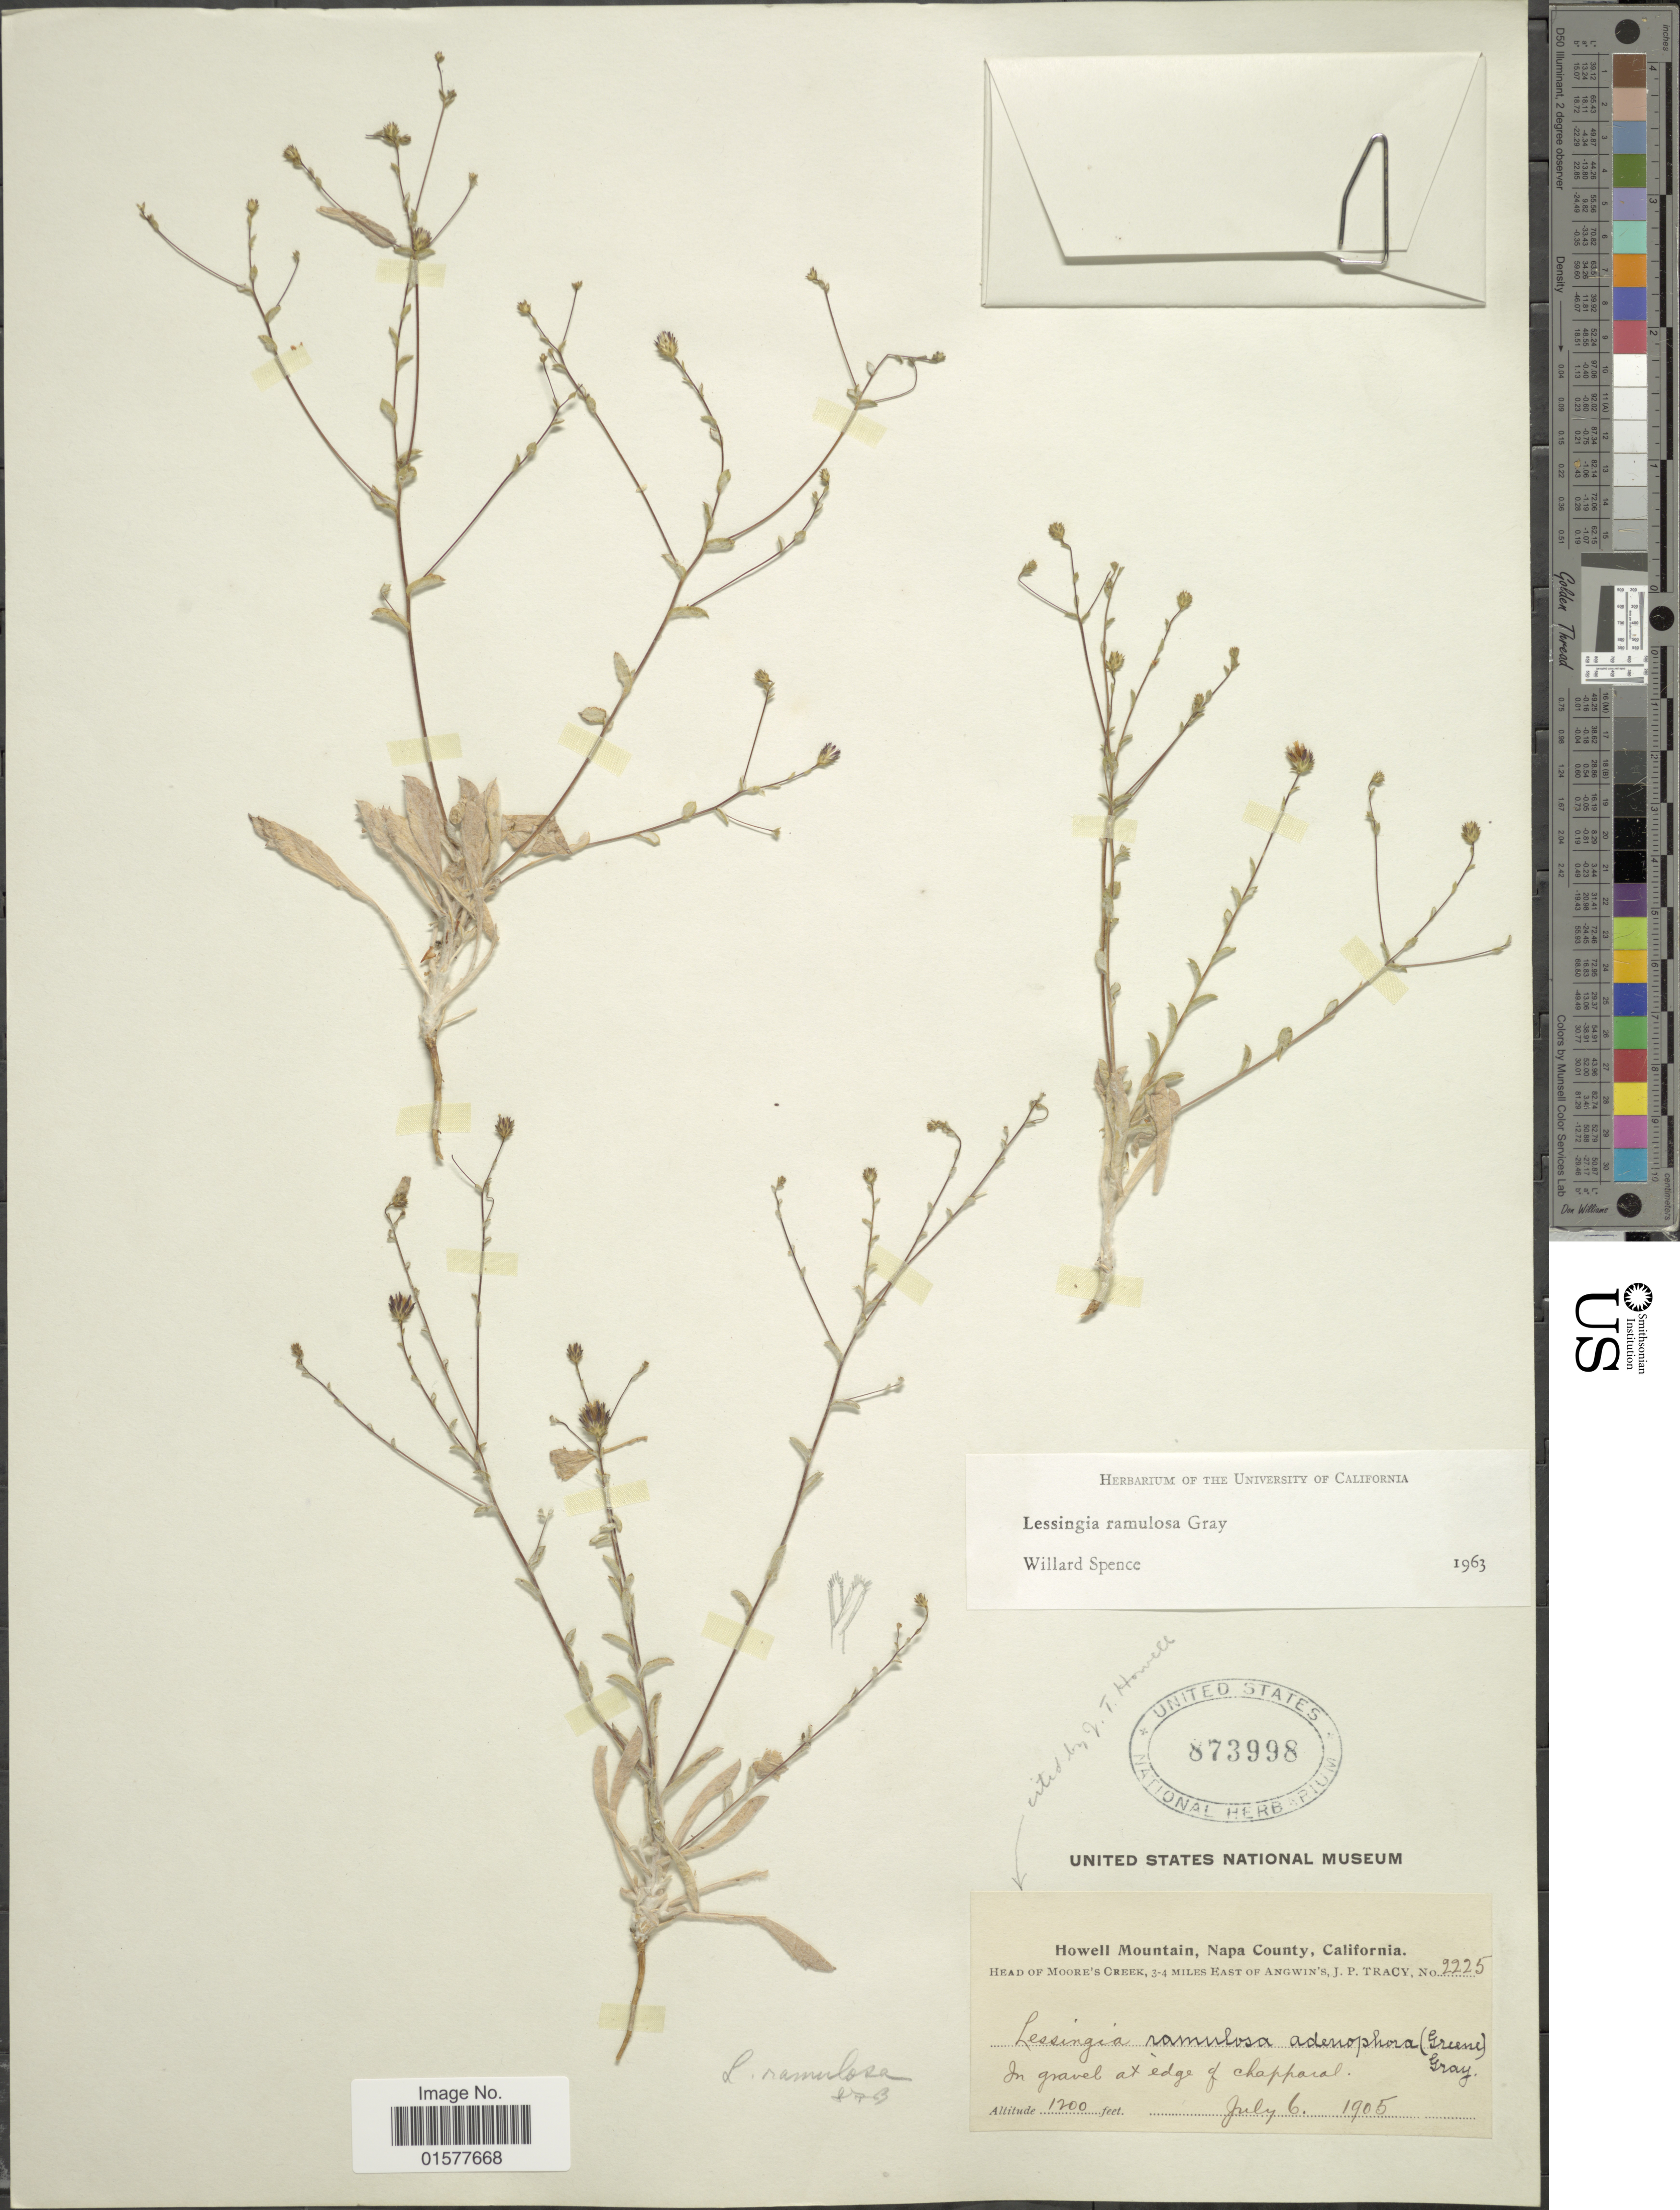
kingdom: Plantae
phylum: Tracheophyta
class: Magnoliopsida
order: Asterales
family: Asteraceae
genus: Lessingia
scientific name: Lessingia ramulosa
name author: A. Gray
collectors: J. Tracy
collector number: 2225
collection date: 1905-07-06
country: United States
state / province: California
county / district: Napa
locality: Howell Mountain, Napa County, Head of Moore's Creek, 3-4 miles east of Angwin' s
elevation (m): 366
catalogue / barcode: US 873998